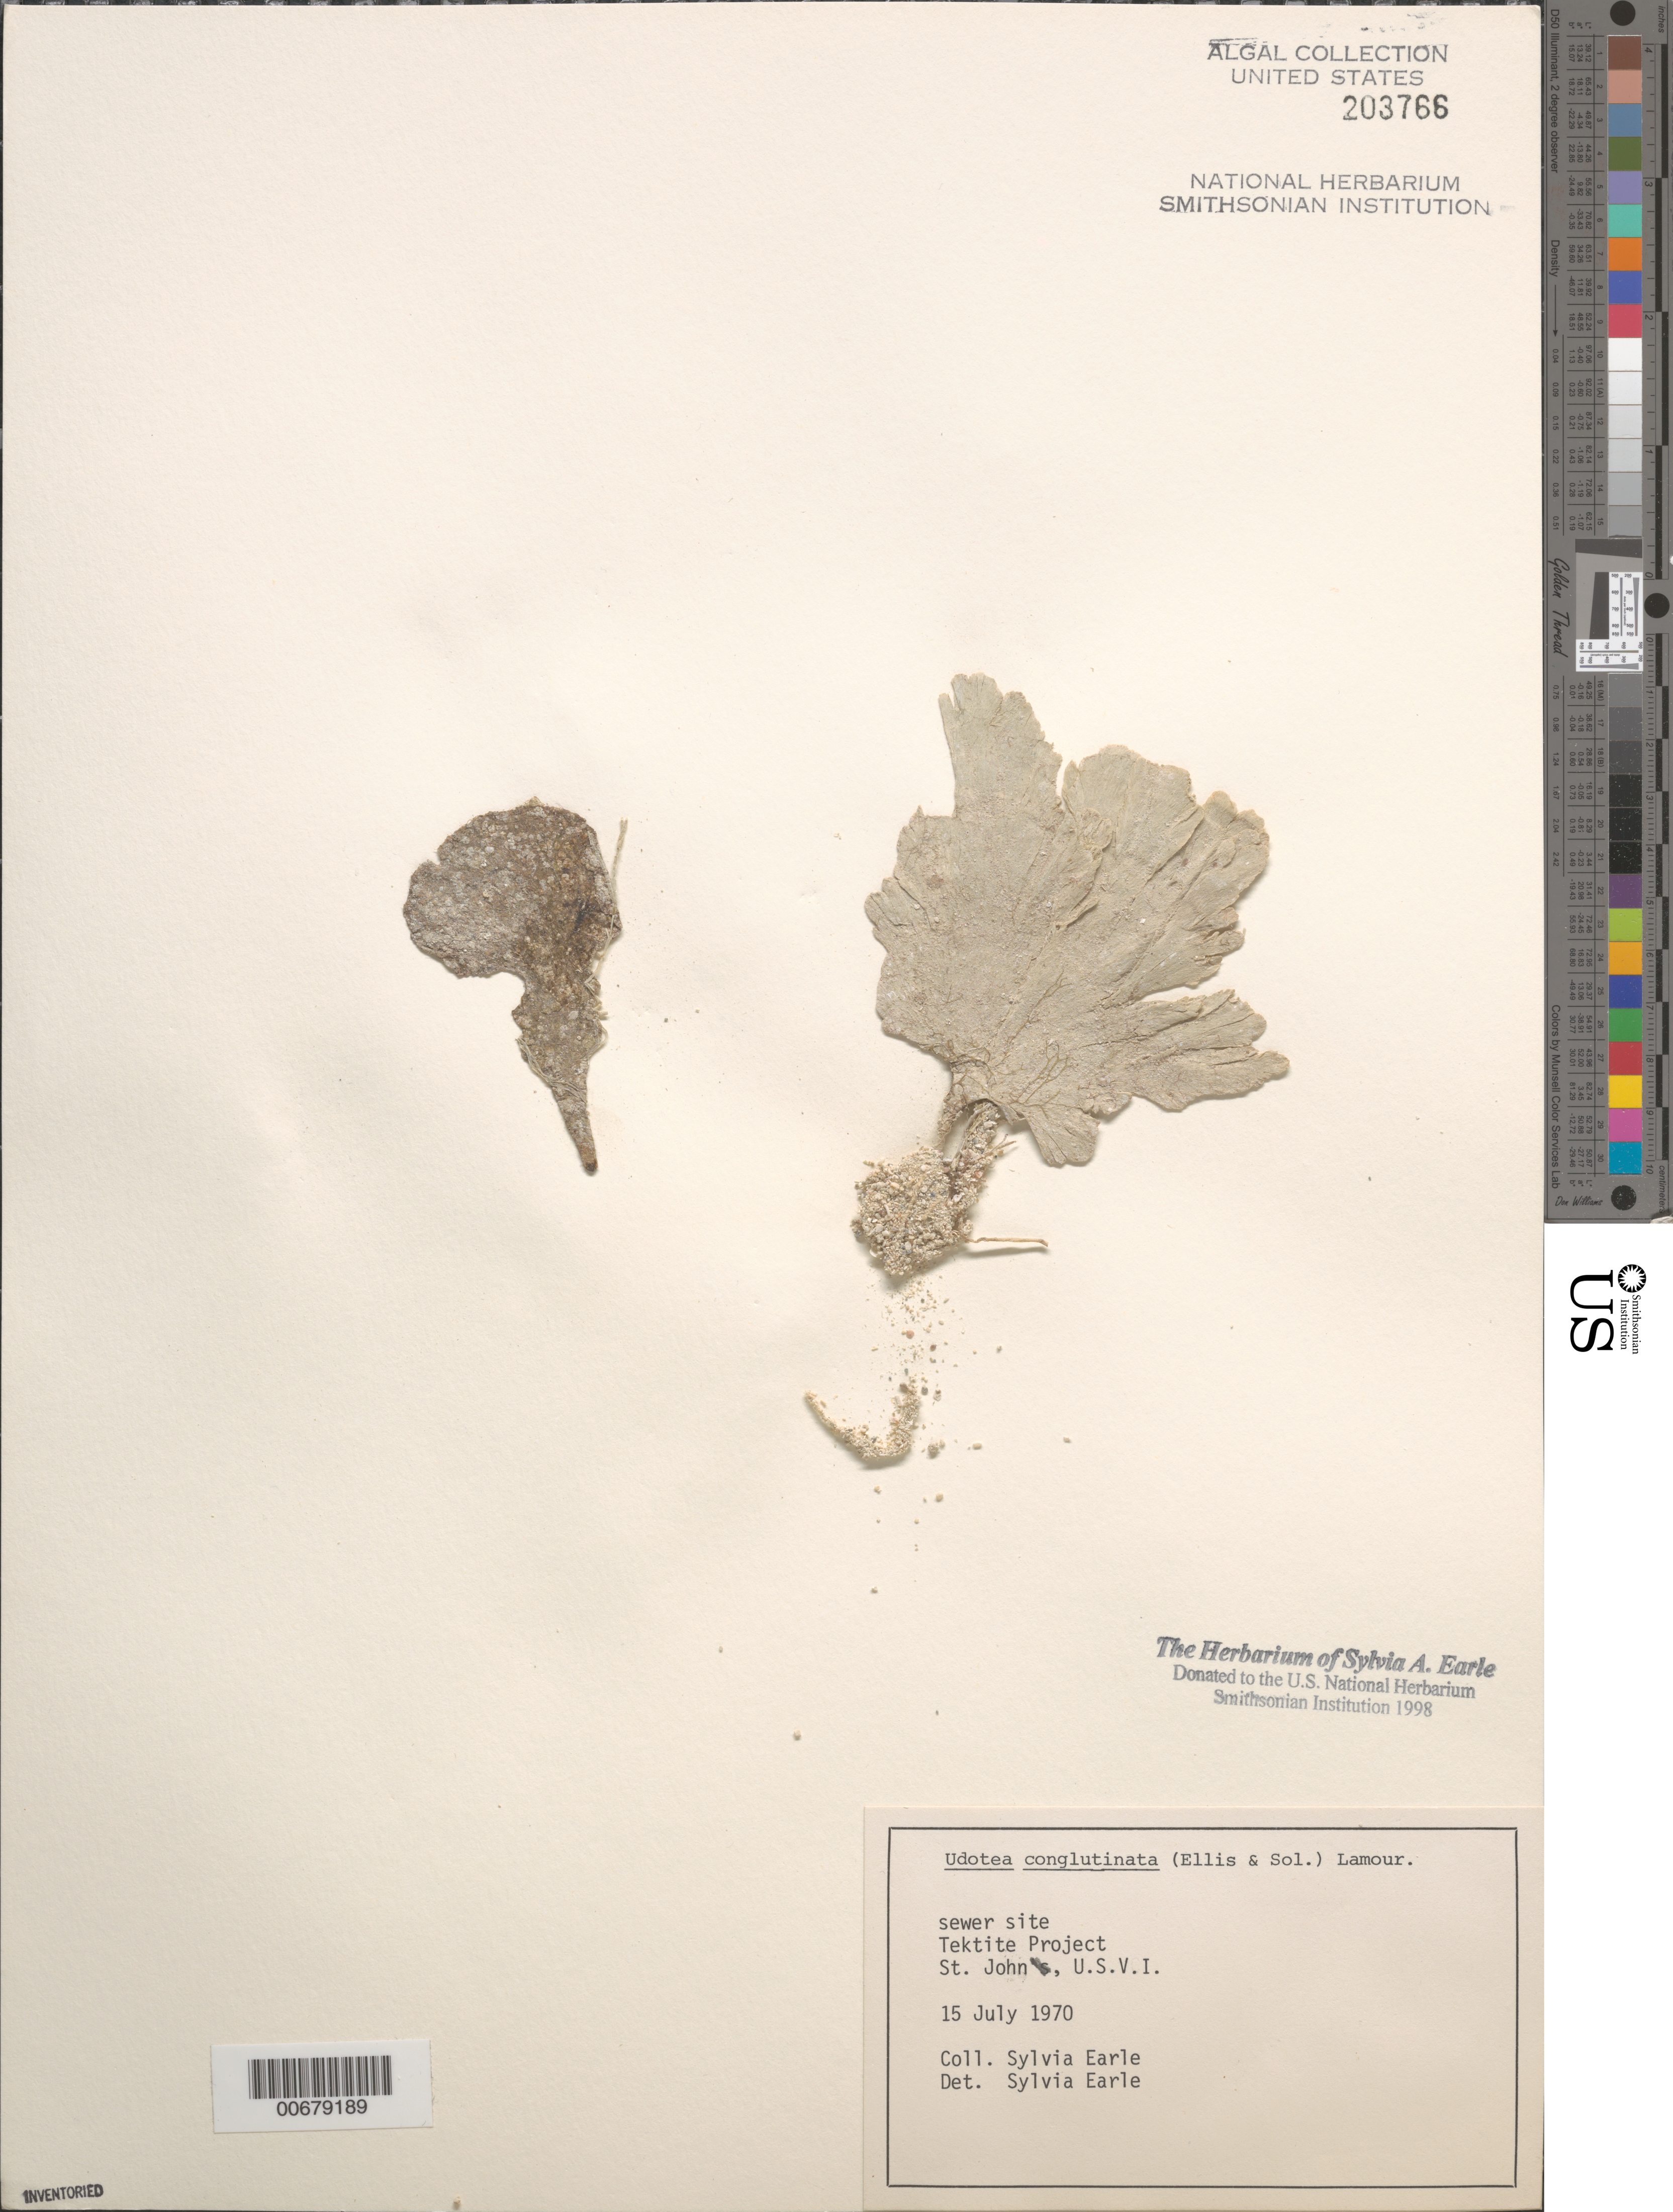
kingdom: Plantae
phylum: Chlorophyta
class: Ulvophyceae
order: Bryopsidales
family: Udoteaceae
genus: Udotea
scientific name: Udotea conglutinata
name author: (Ellis & Sol.) J.V.Lamouroux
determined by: Earle, S. A.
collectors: S. A. Earle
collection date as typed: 15 Jul 1970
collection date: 1970-07-15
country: U.S. Virgin Islands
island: St. John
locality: Tektite Project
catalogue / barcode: US 203766